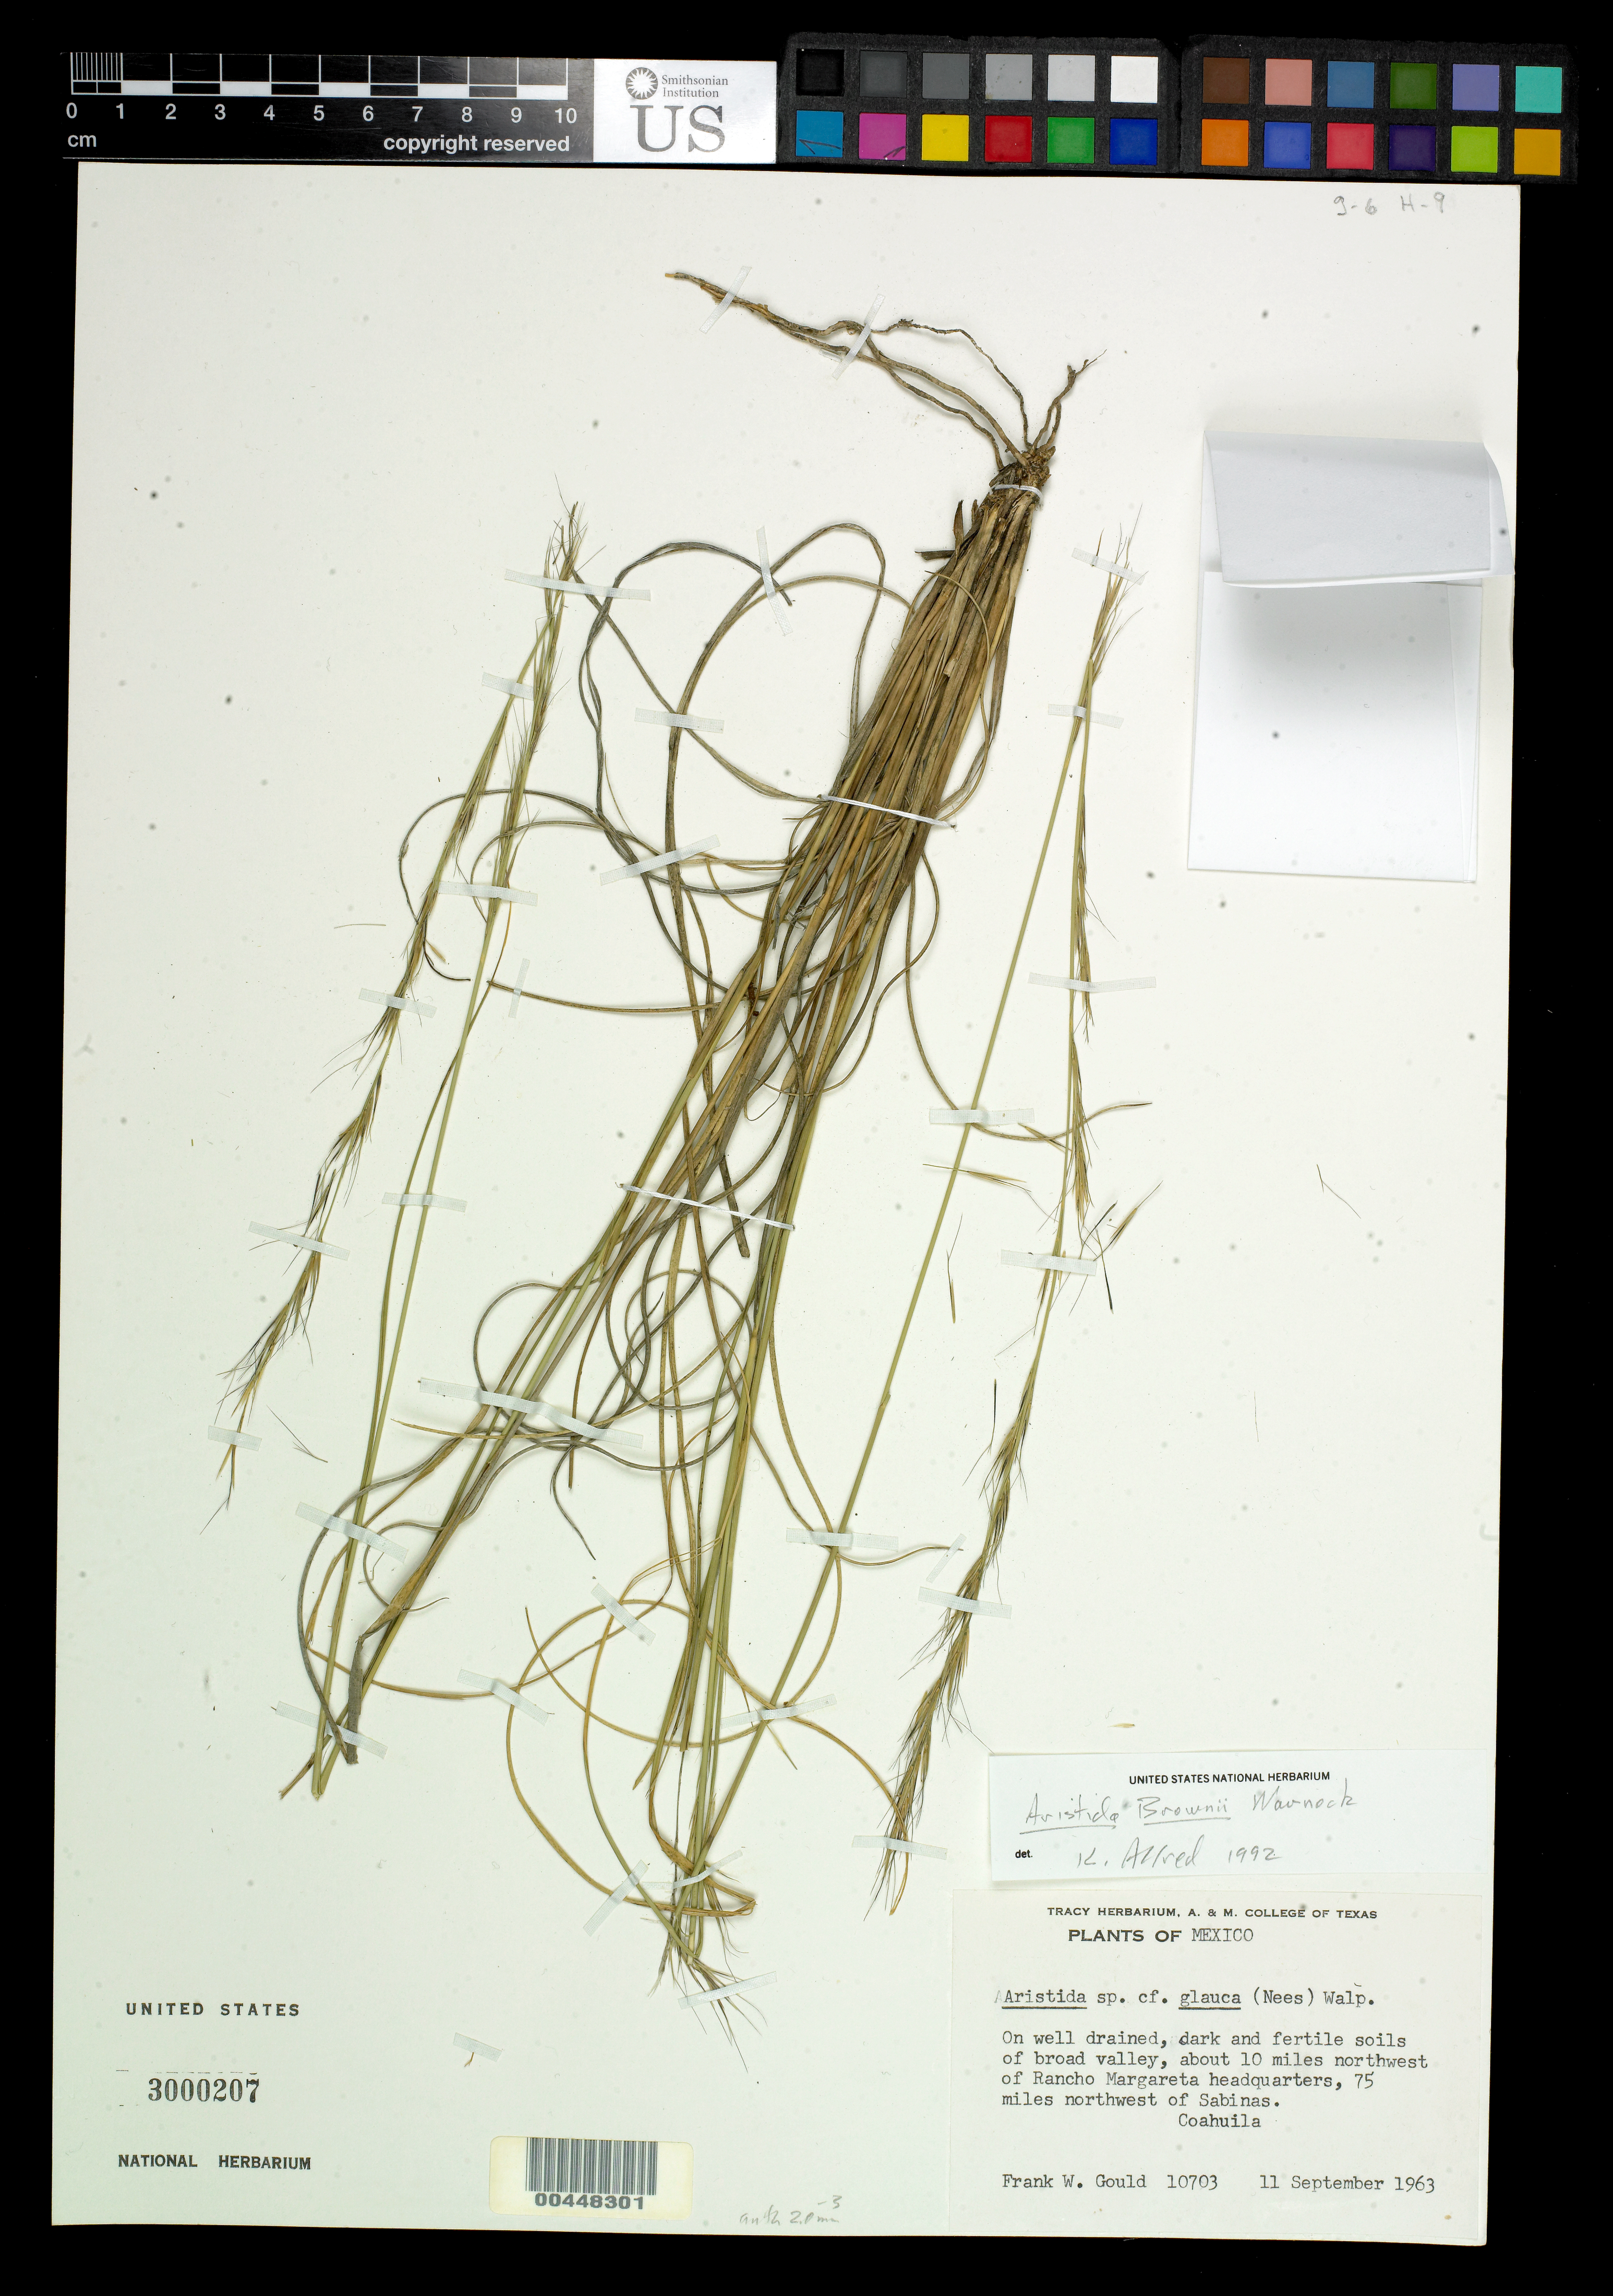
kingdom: Plantae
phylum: Tracheophyta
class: Liliopsida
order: Poales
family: Poaceae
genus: Aristida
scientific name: Aristida brownii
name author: Warnock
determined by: Allred, K.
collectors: F. W. Gould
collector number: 10703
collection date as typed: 11 Sep 1963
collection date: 1963-09-11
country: Mexico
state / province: Coahuila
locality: About 10 mi NW of Rancho Margareta headquarters, 75 mi NW of Sabinas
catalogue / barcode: US 3000207